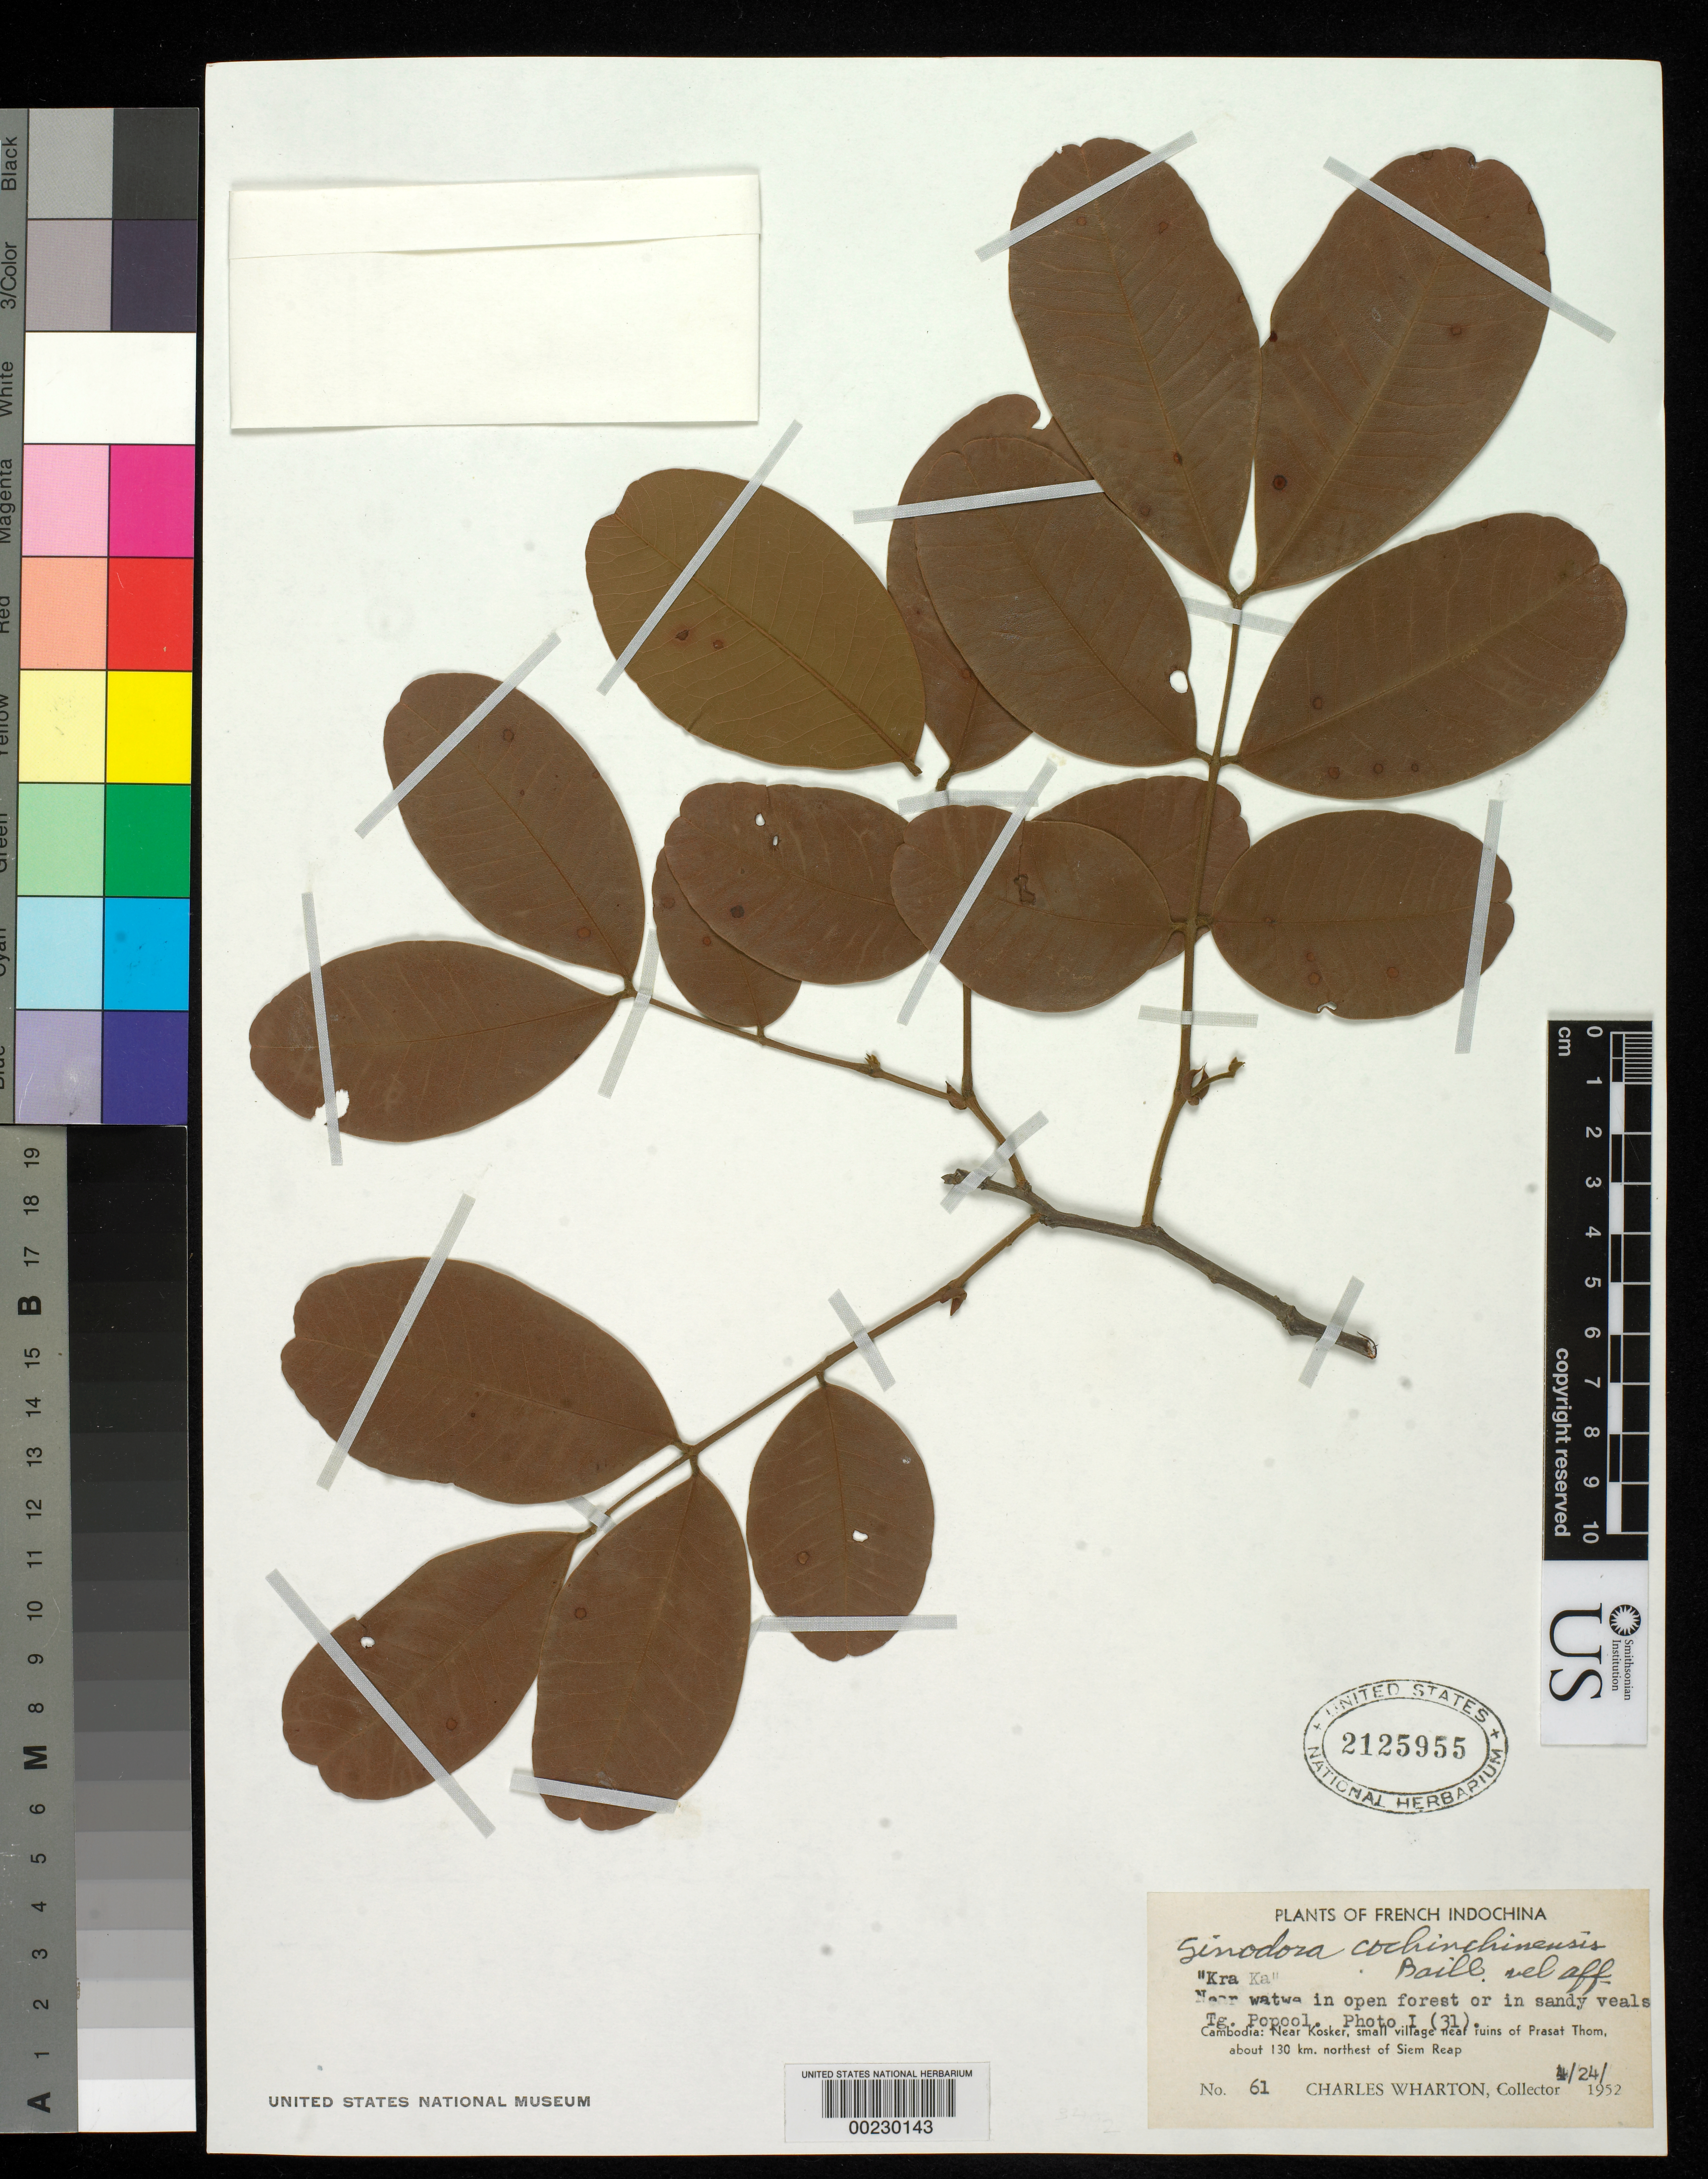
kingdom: Plantae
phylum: Tracheophyta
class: Magnoliopsida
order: Fabales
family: Fabaceae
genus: Sindora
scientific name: Sindora cochinchinensis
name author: Pierre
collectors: C. Wharton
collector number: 61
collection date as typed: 24 Apr 1952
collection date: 1952-04-24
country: Cambodia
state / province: Siemréab-otâr Méanchey ?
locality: Near Kosker, small village near ruins of Prasat Thom, ca 130 km NE of Siem Reap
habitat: Near water in open forest or in sandy veals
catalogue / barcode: US 2125955